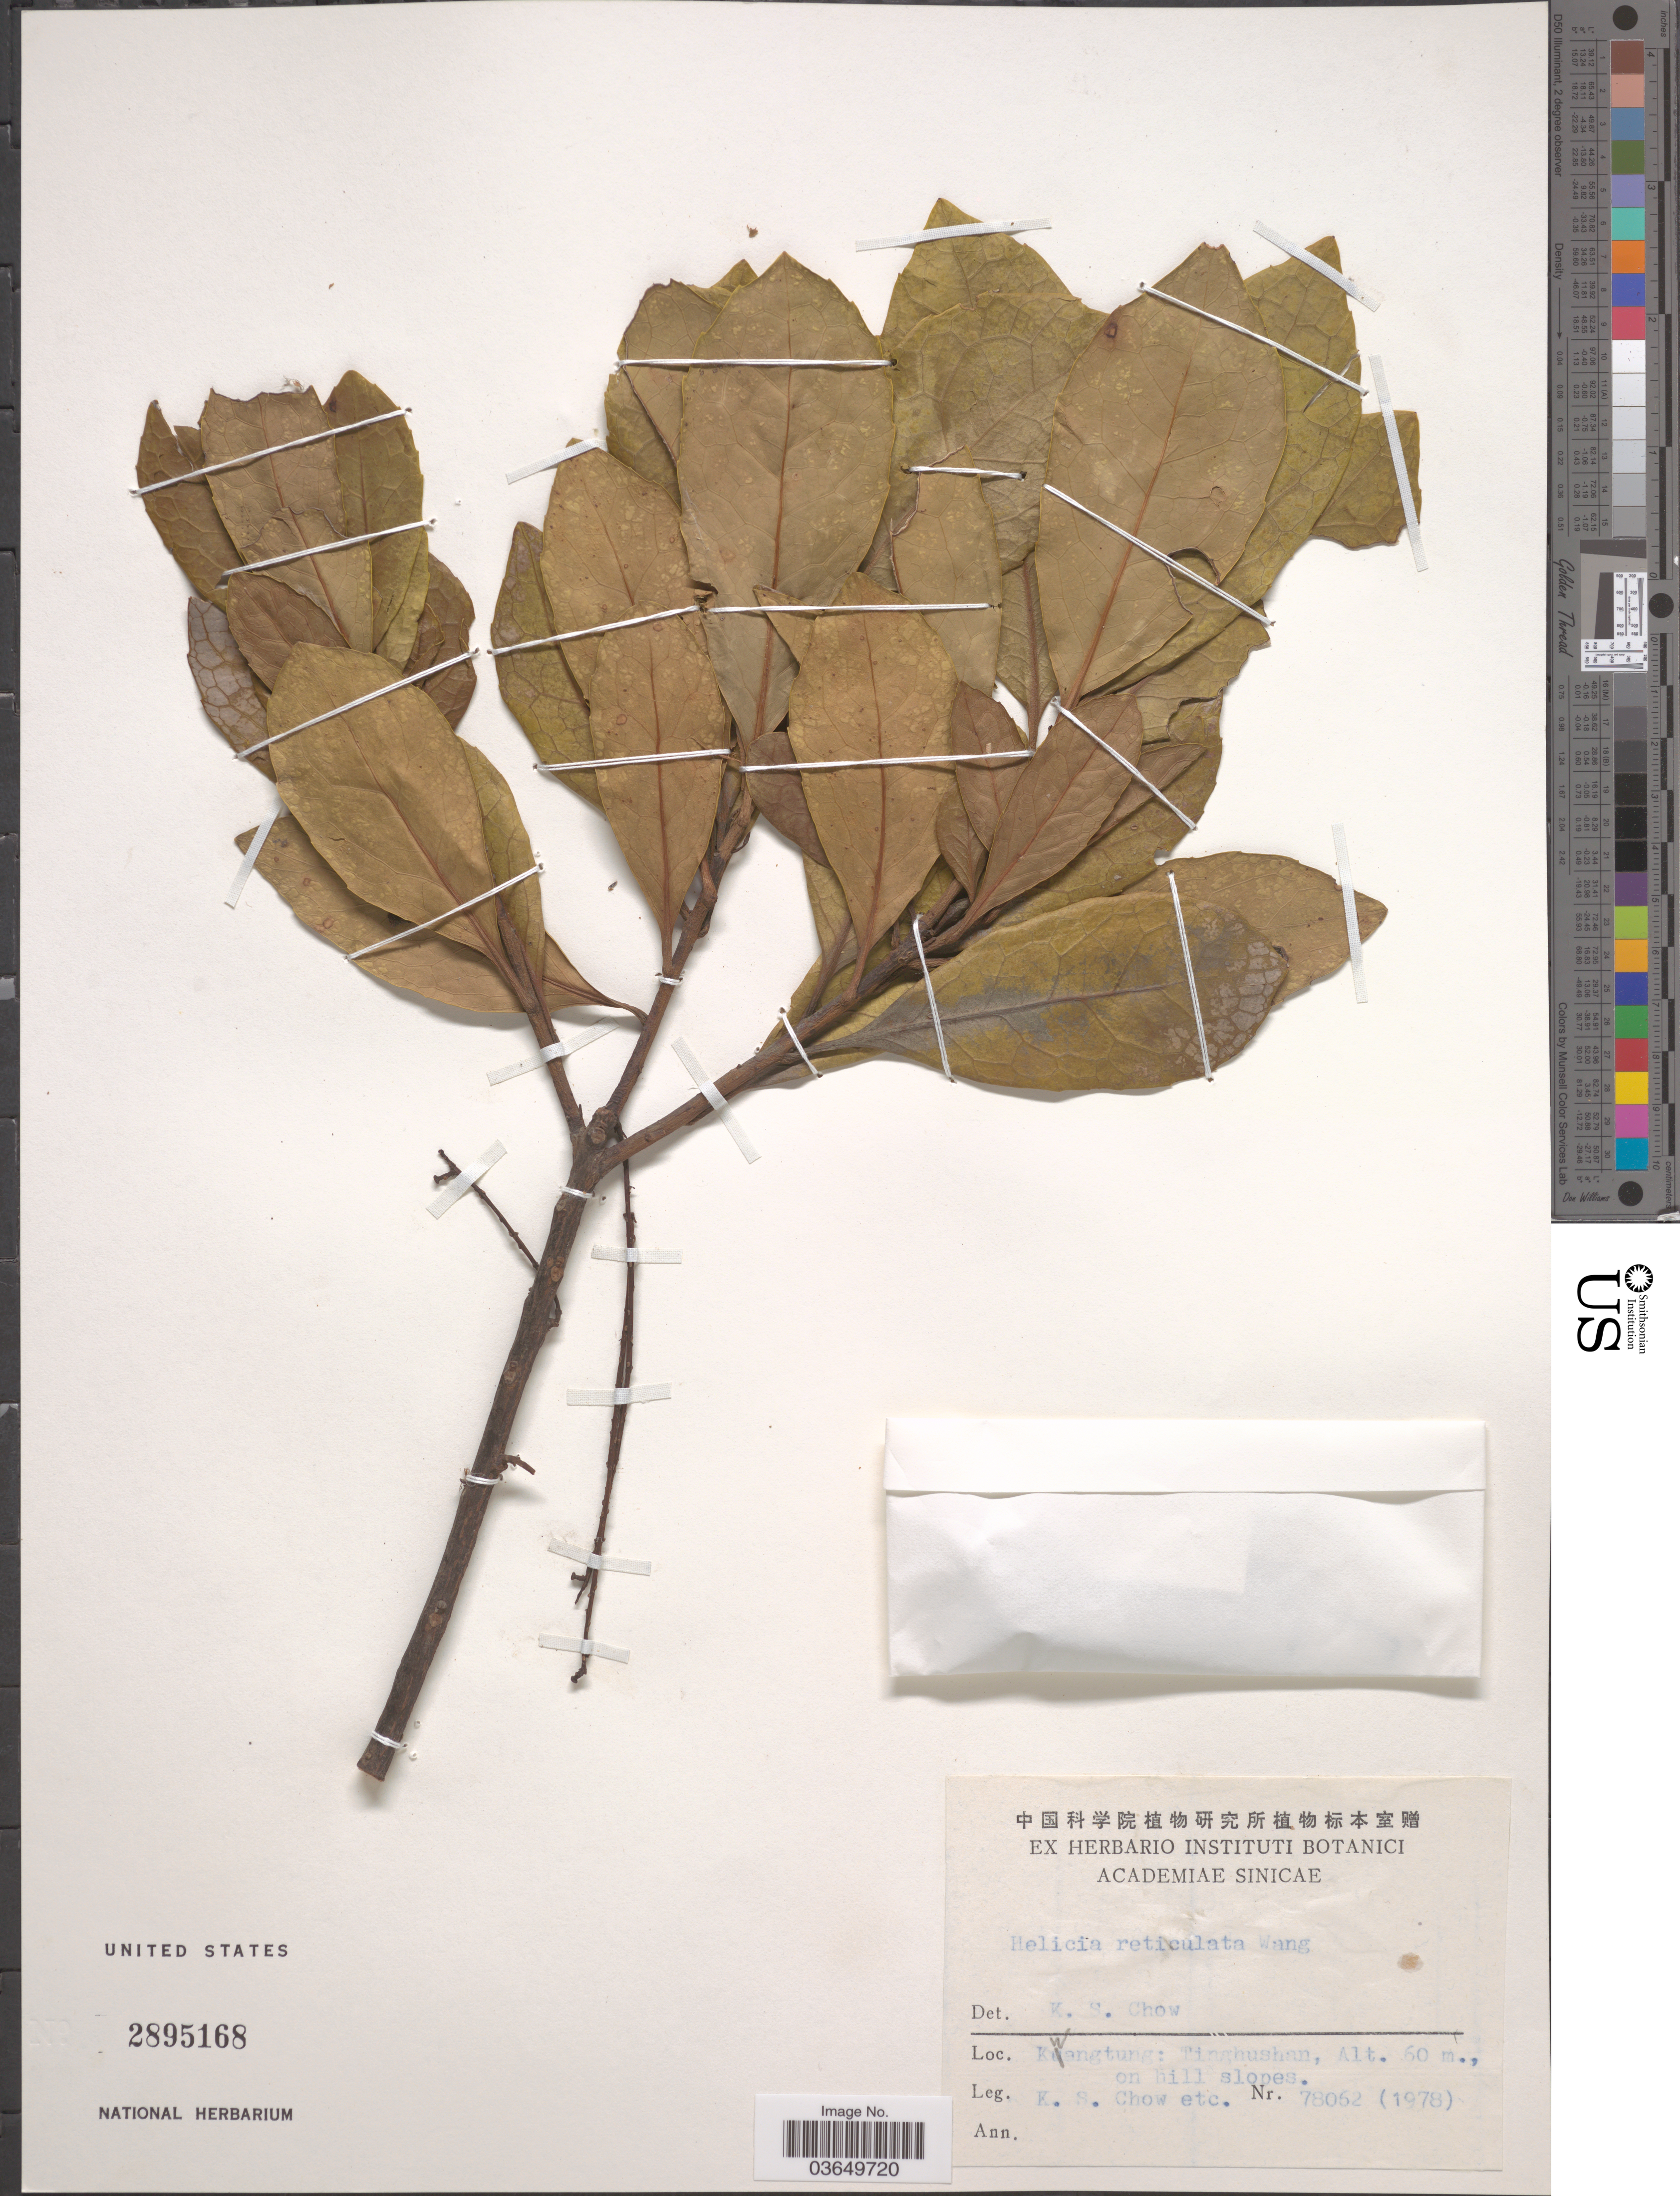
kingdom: Plantae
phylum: Tracheophyta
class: Magnoliopsida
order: Proteales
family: Proteaceae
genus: Helicia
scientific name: Helicia reticulata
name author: W.T. Wang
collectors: K. S. Chow & et al.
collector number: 78062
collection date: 1978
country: China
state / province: Guangdong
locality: Kwangtung: Tinghushan.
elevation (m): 60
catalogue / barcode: US 2895168